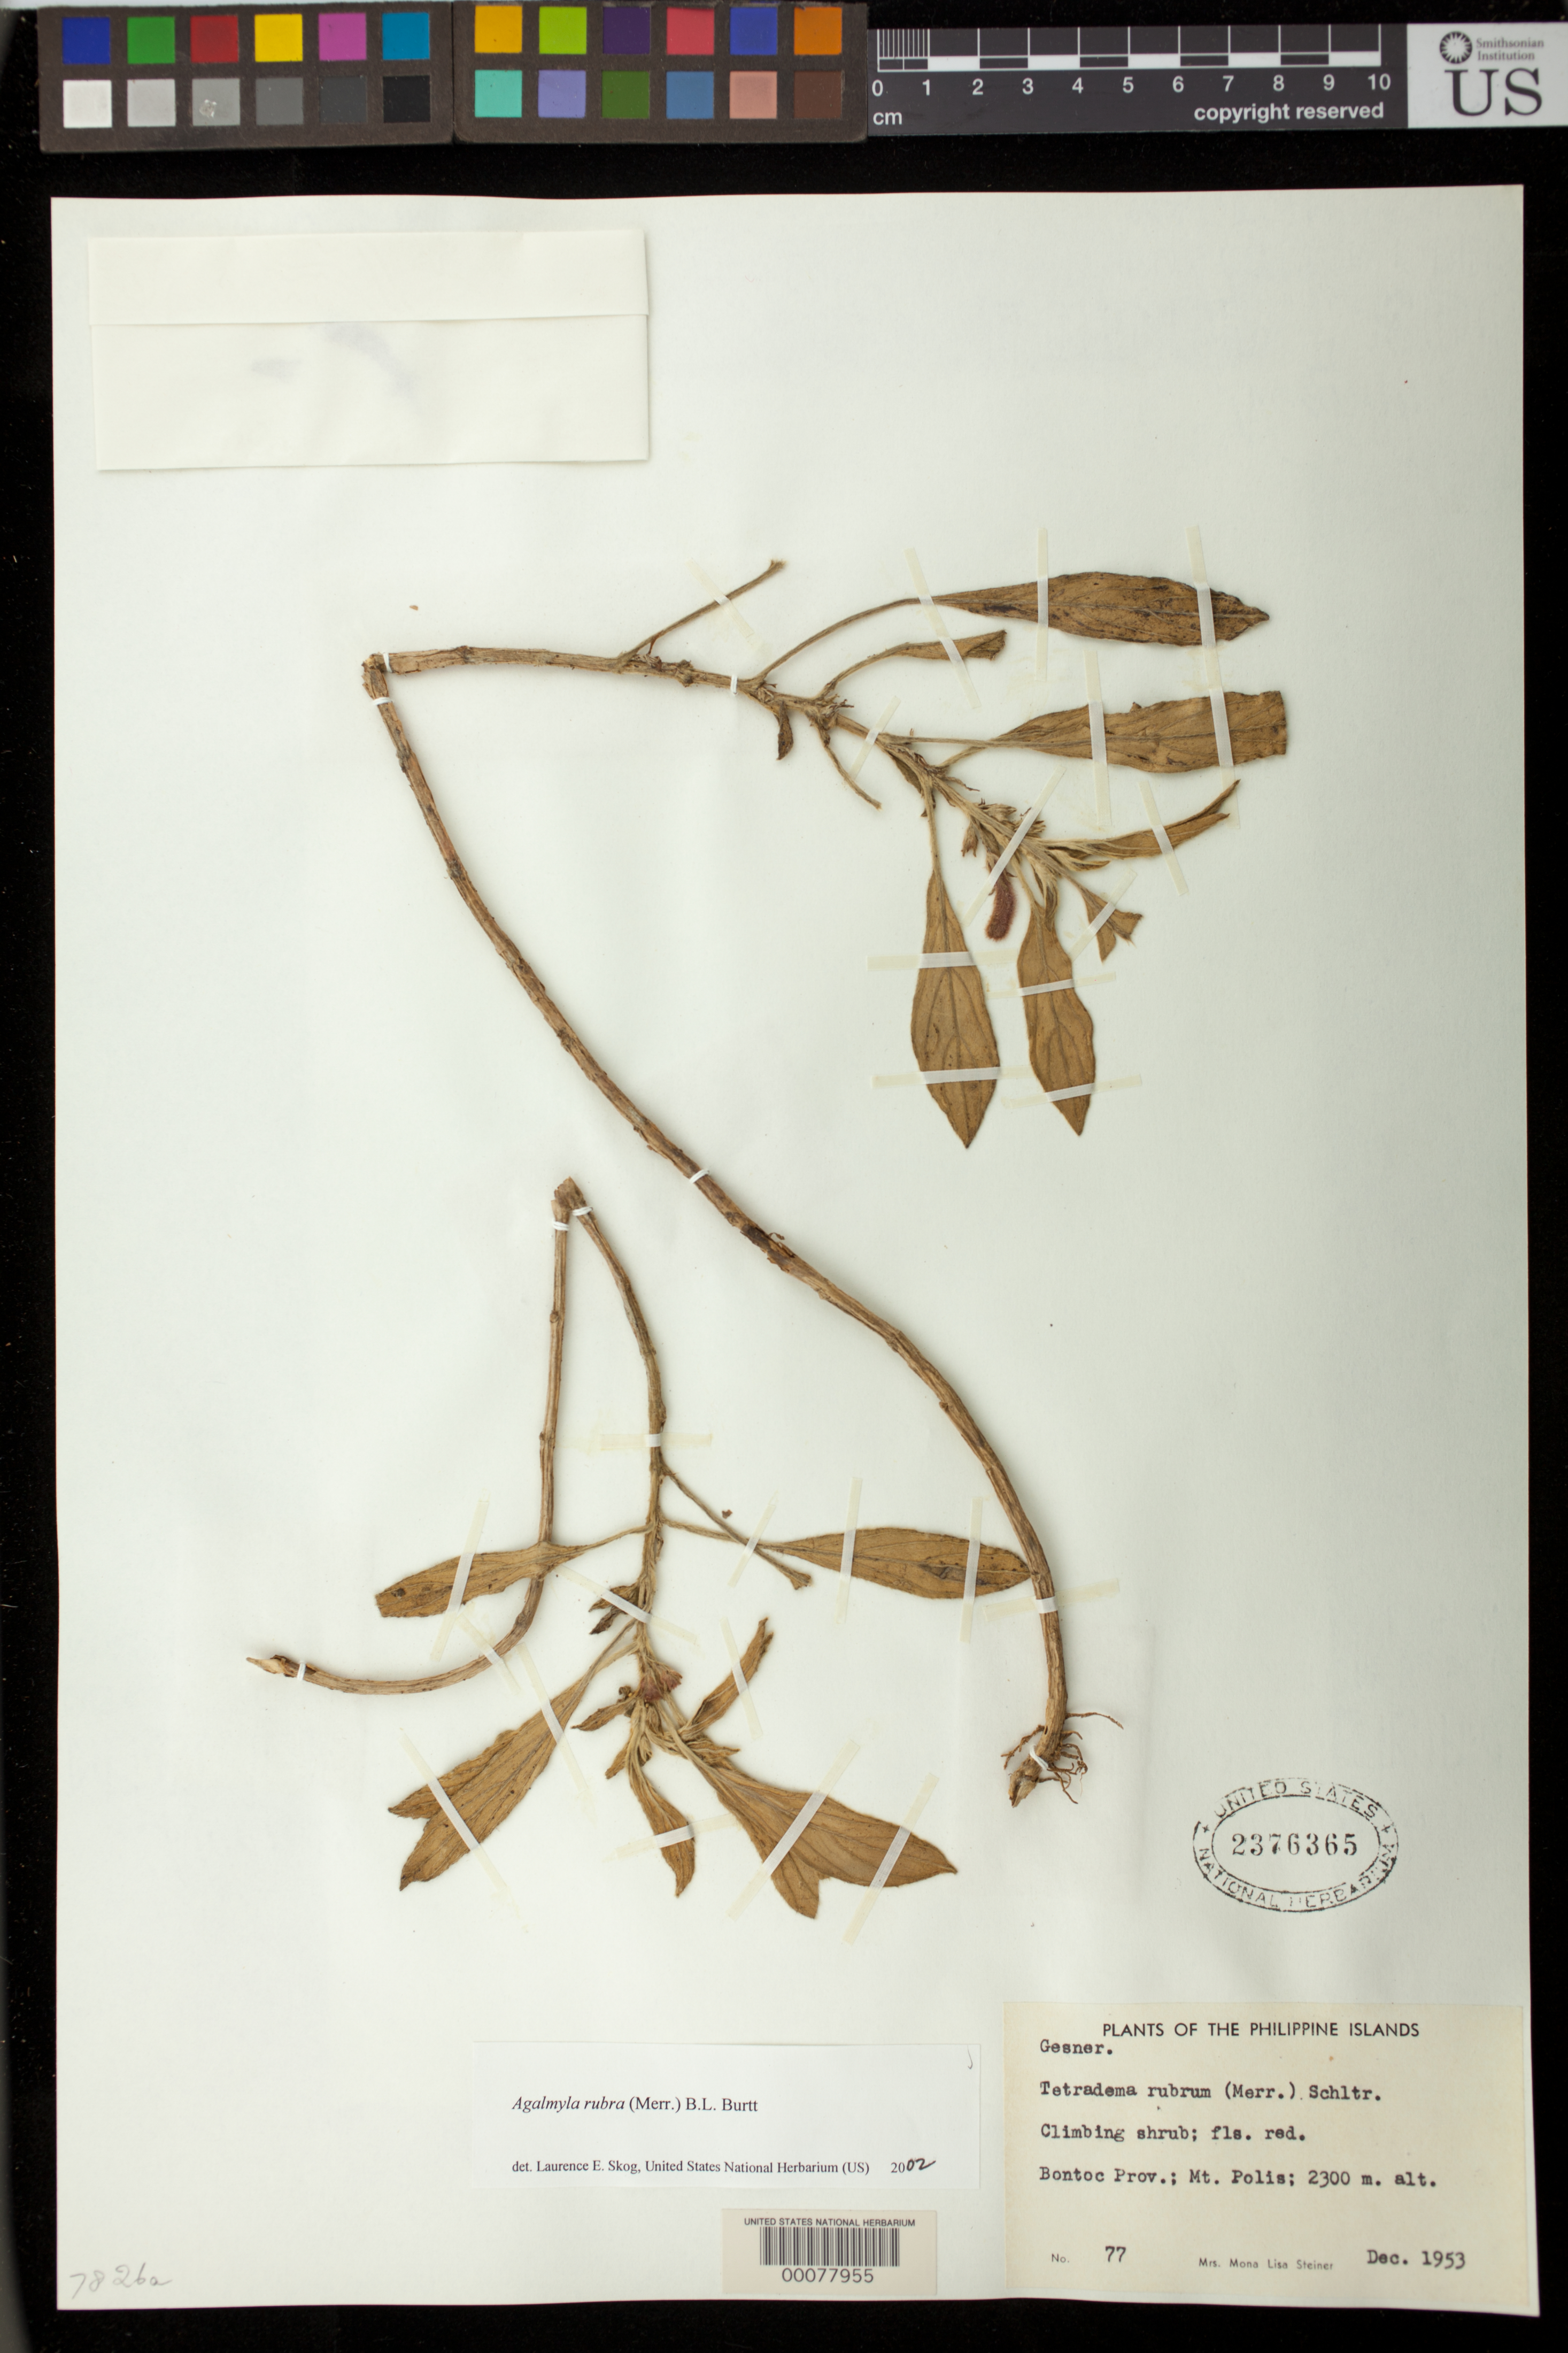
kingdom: Plantae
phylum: Tracheophyta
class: Magnoliopsida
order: Lamiales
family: Gesneriaceae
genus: Agalmyla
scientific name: Agalmyla rubrum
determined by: Skog, Laurence E.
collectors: M. Steiner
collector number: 77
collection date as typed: Dec 1953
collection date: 1953-12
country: Philippines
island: Luzon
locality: Bontoc Prov.; Mt. Polis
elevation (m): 2300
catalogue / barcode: US 2376365